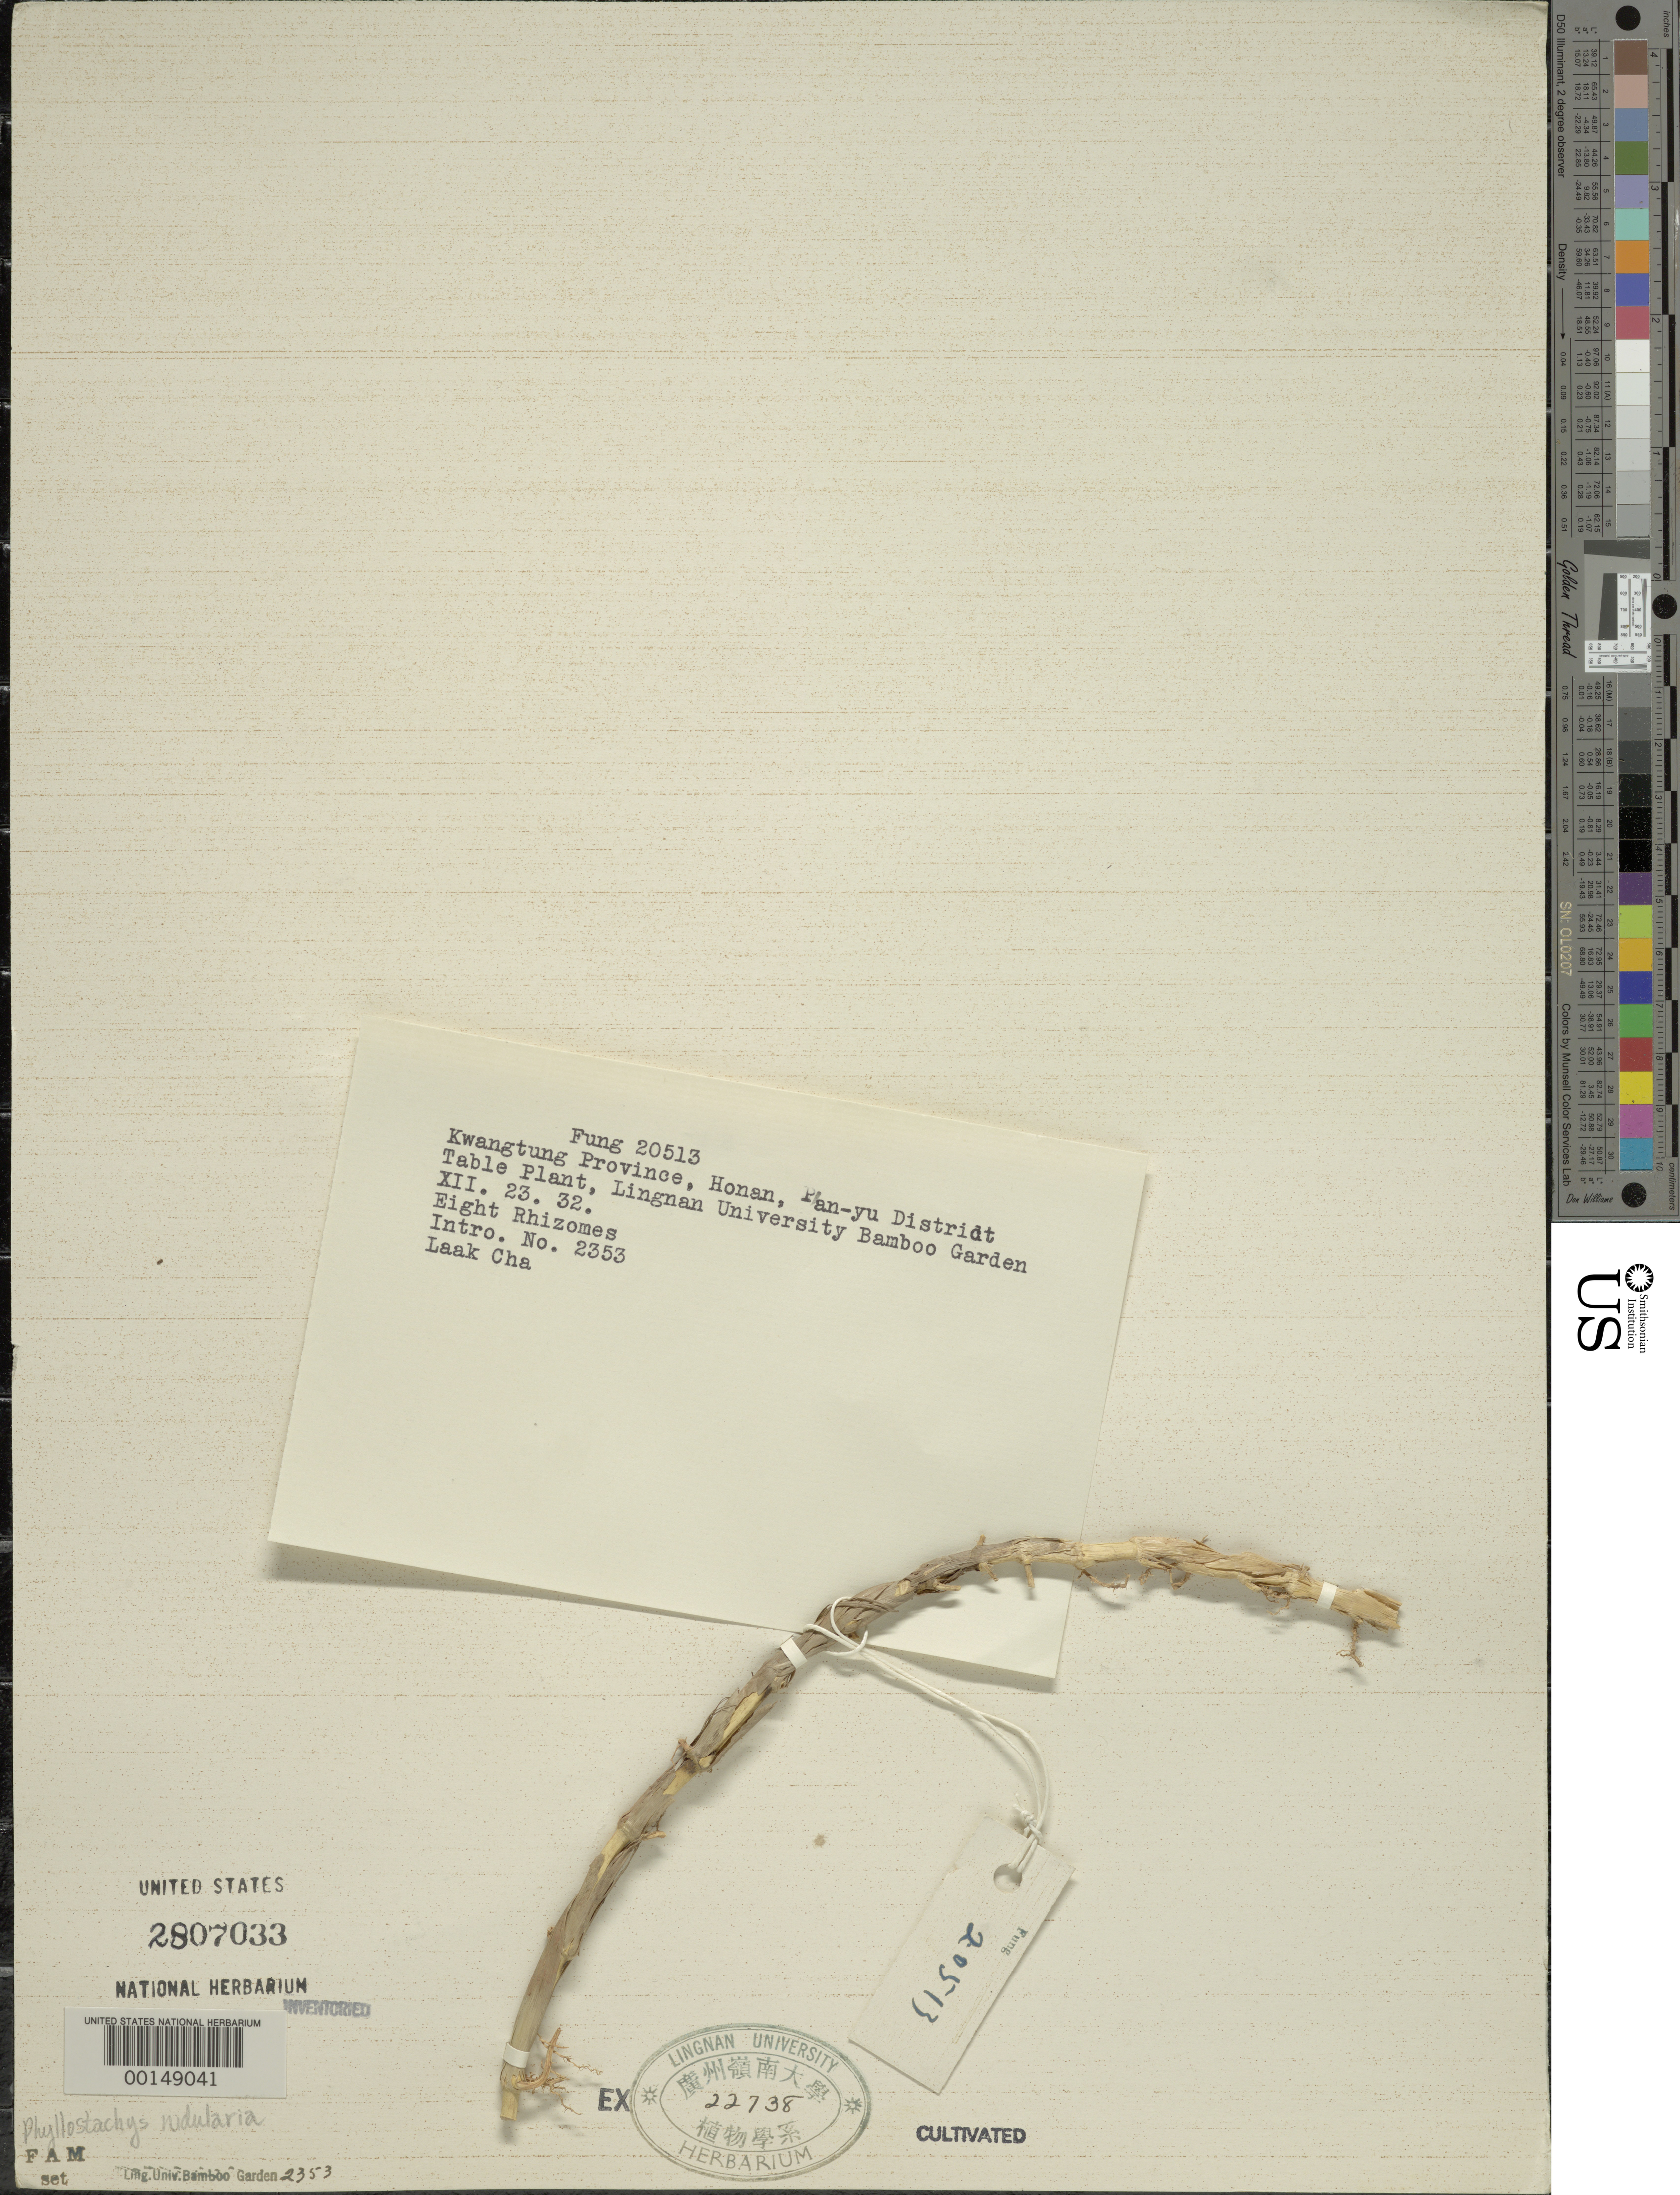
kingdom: Plantae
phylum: Tracheophyta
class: Liliopsida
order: Poales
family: Poaceae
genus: Phyllostachys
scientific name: Phyllostachys nidularia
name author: Munro ex Fenzi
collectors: H. L. Fung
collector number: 20513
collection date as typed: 23 Dec 1932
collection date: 1932-12-23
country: China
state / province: Guangdong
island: Honam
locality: P'an-yu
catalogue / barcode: US 2807033